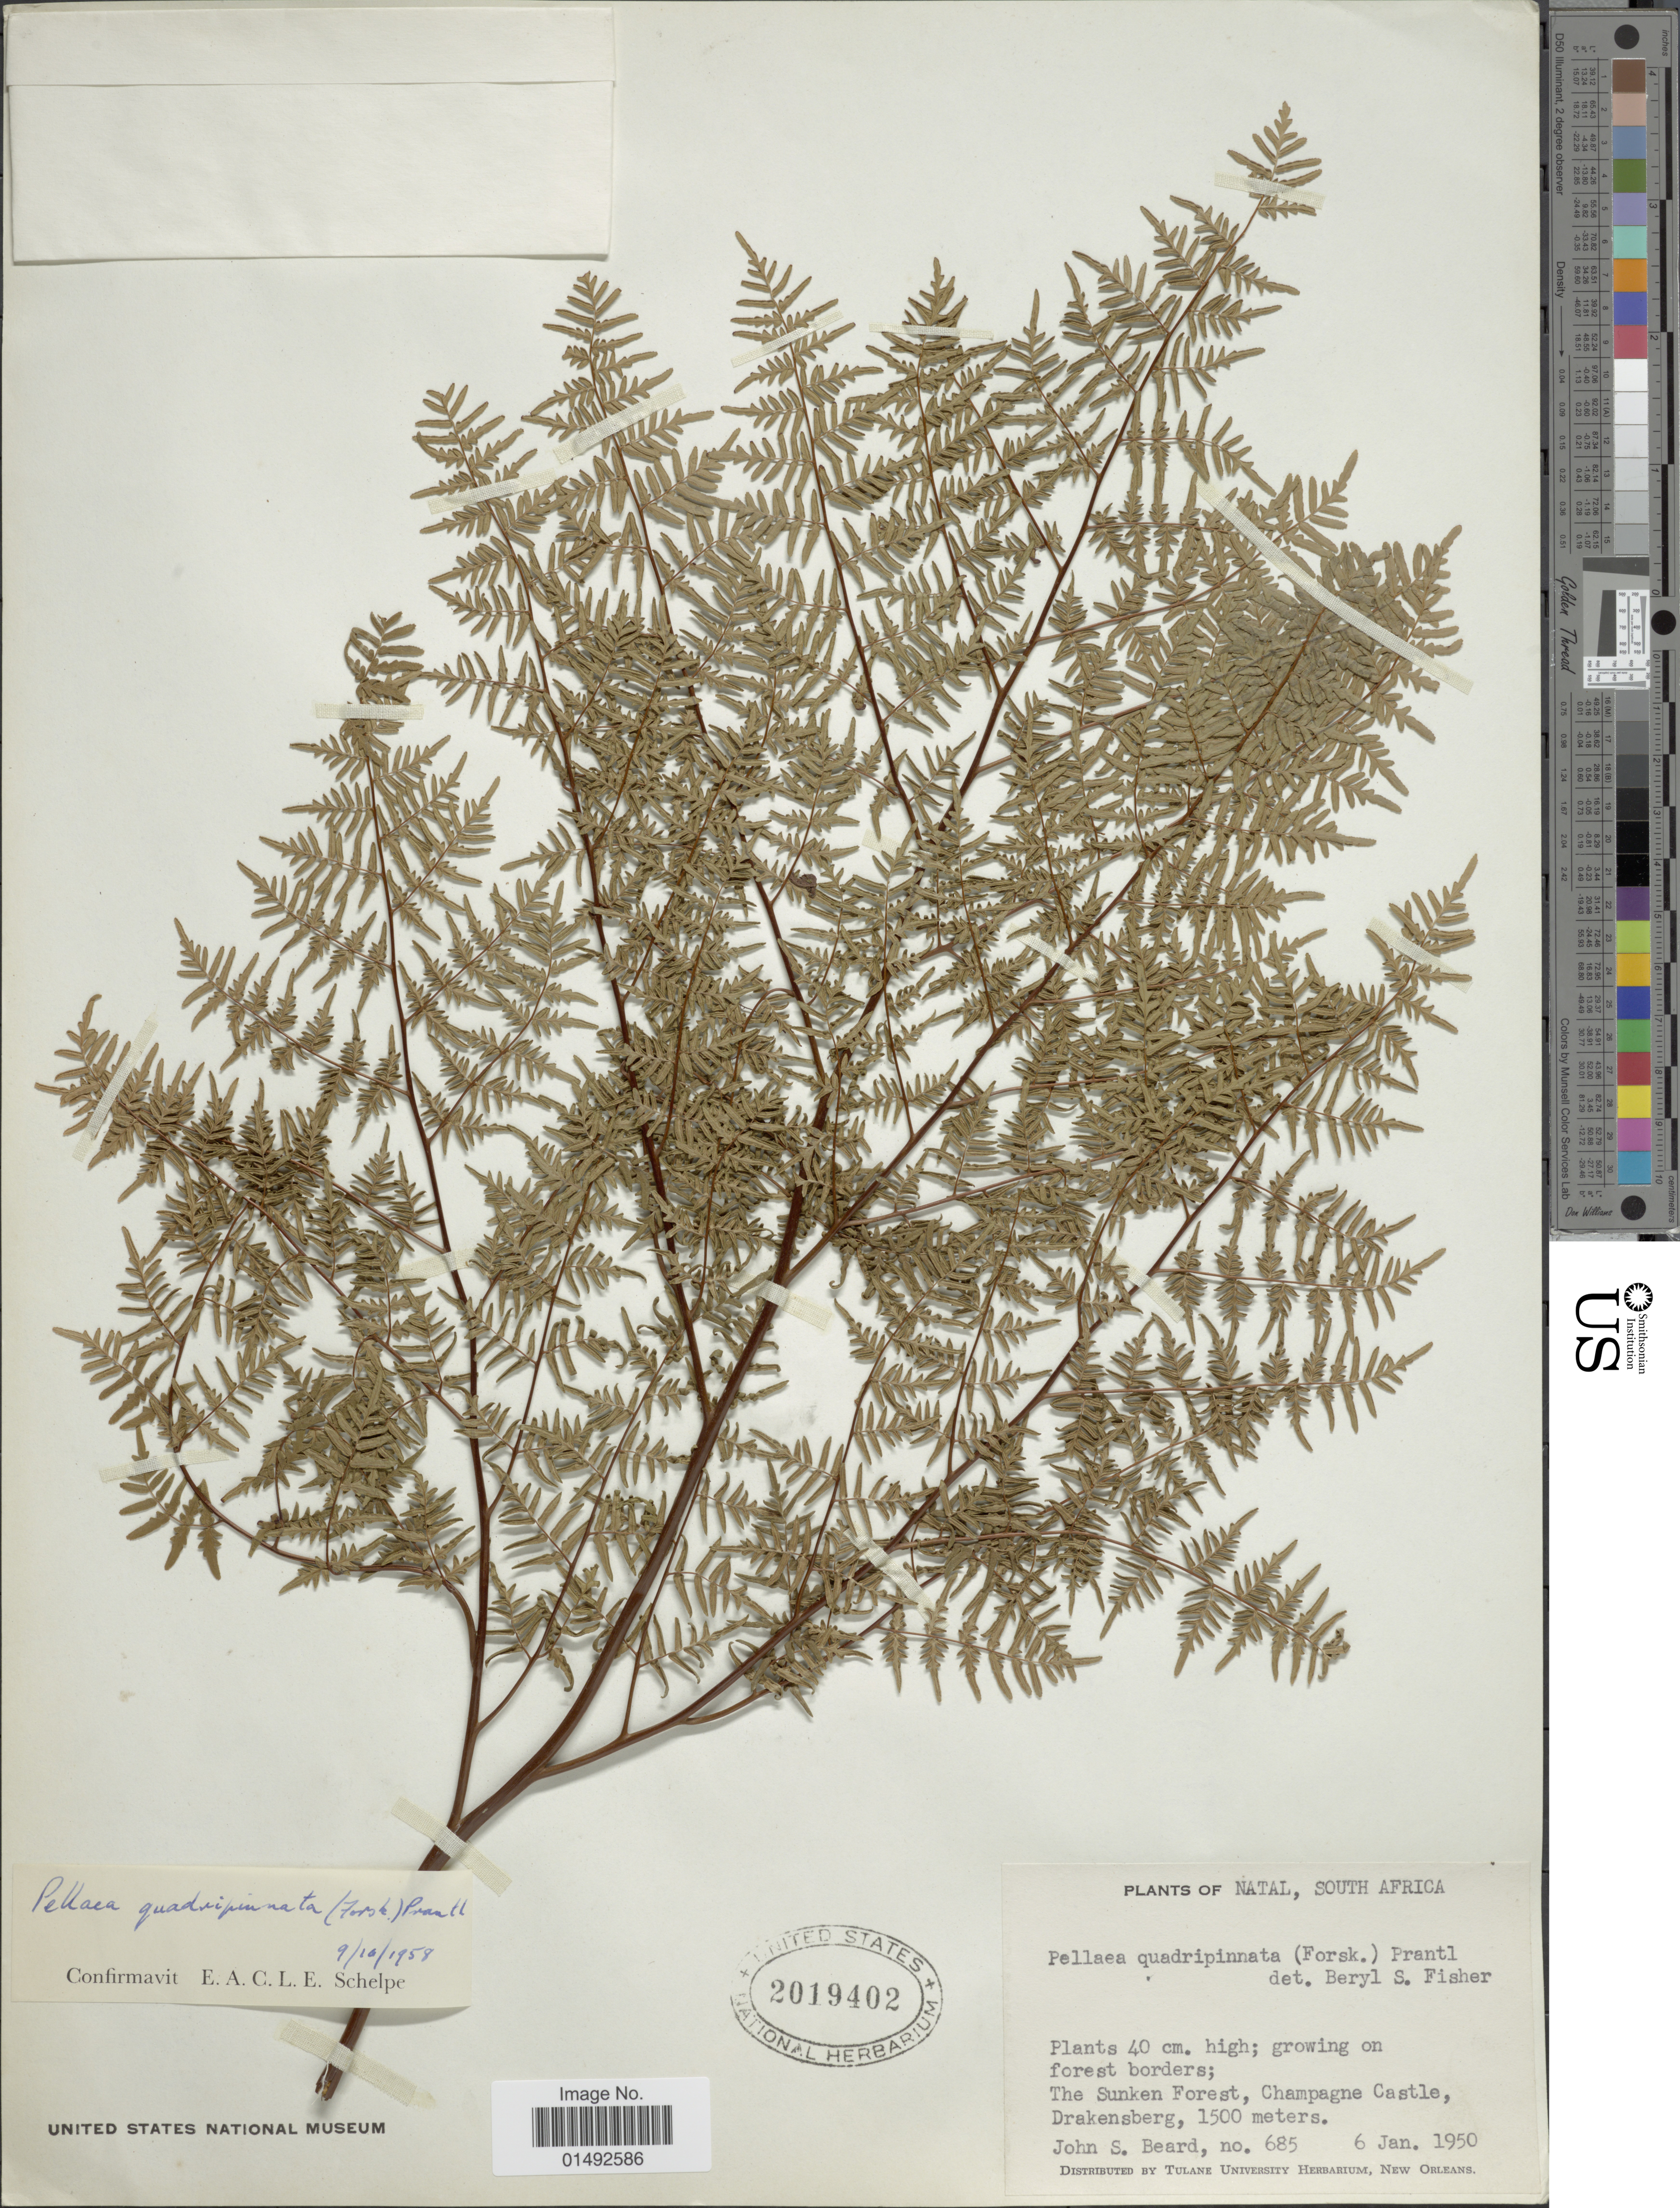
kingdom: Plantae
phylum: Tracheophyta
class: Polypodiopsida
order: Polypodiales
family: Pteridaceae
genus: Pellaea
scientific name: Pellaea quadripinnata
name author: (Forssk.) Prantl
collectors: J. Beard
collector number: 685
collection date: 1950-01-06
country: South Africa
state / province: KwaZulu-Natal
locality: Natal, The Sunken Forest, Champagne Castle, Drakensberg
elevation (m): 1500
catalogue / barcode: US 2019402